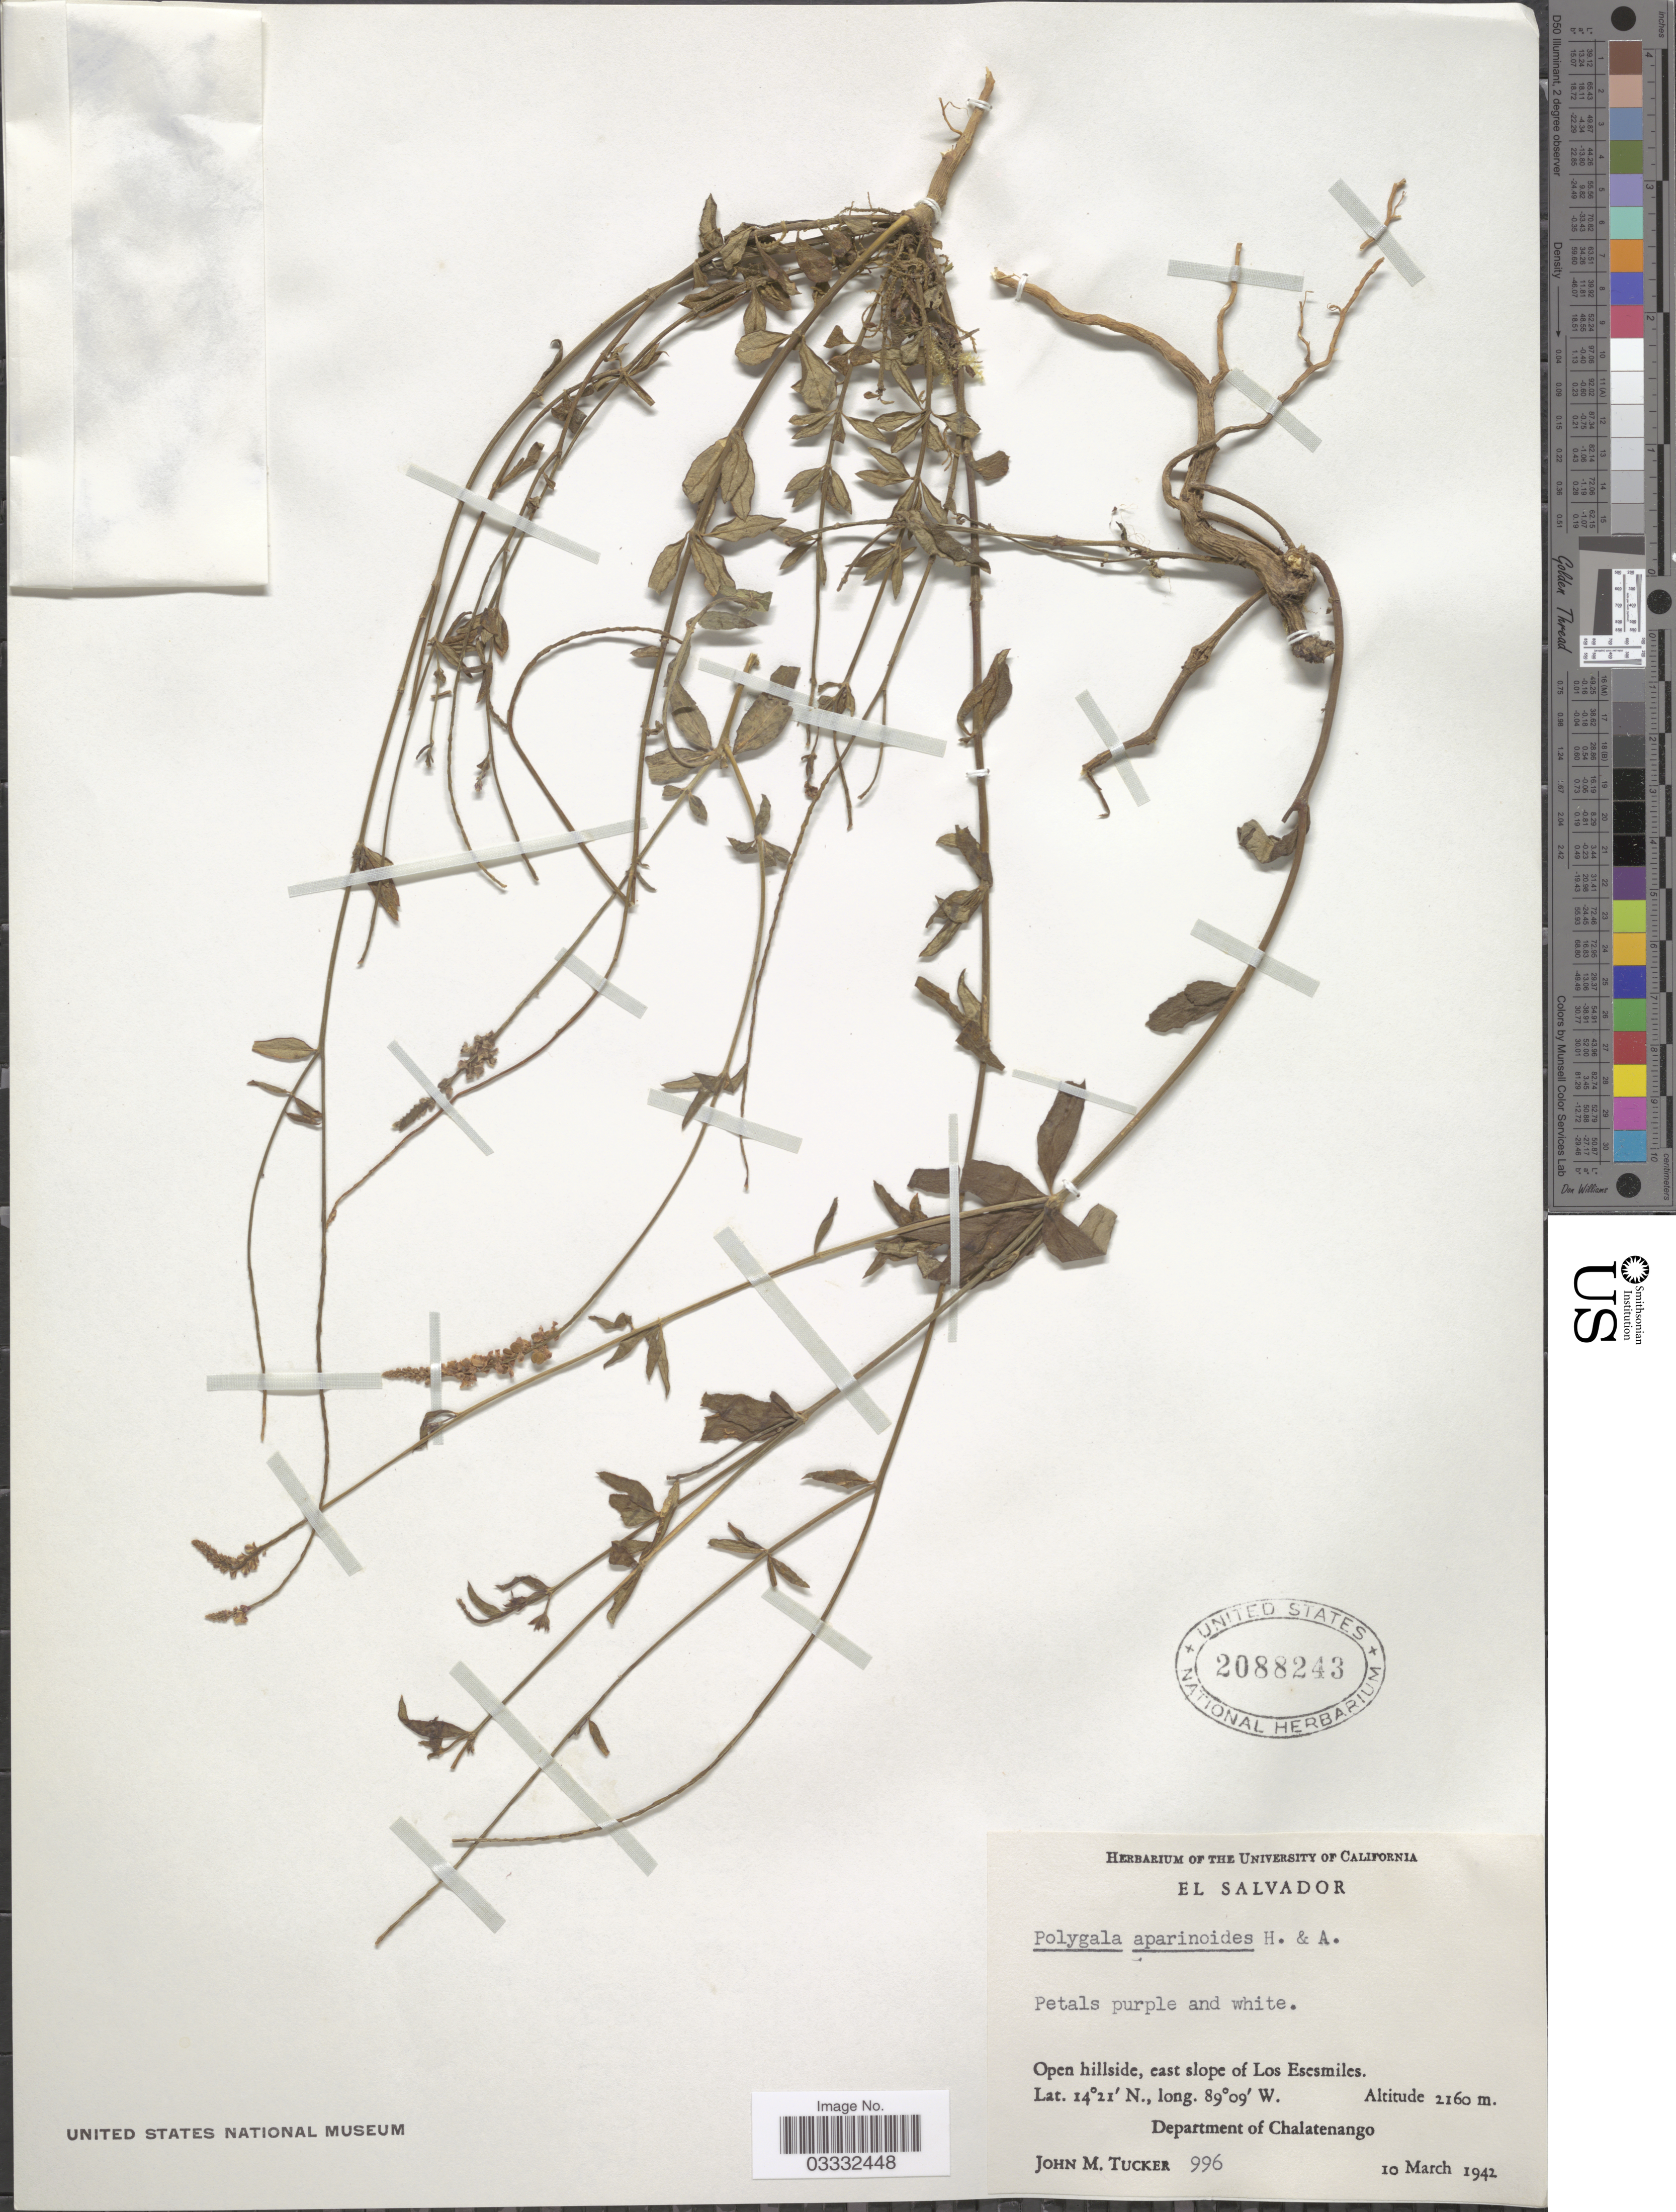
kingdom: Plantae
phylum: Tracheophyta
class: Magnoliopsida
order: Fabales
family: Polygalaceae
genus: Polygala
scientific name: Polygala aparinoides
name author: Hook. & Arn.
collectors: J. M. Tucker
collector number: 996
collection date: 1942-03-10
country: El Salvador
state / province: Chalatenango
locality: East slope of Los Esesmiles. Department of Chalatenango.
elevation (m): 2160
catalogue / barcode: US 2088243